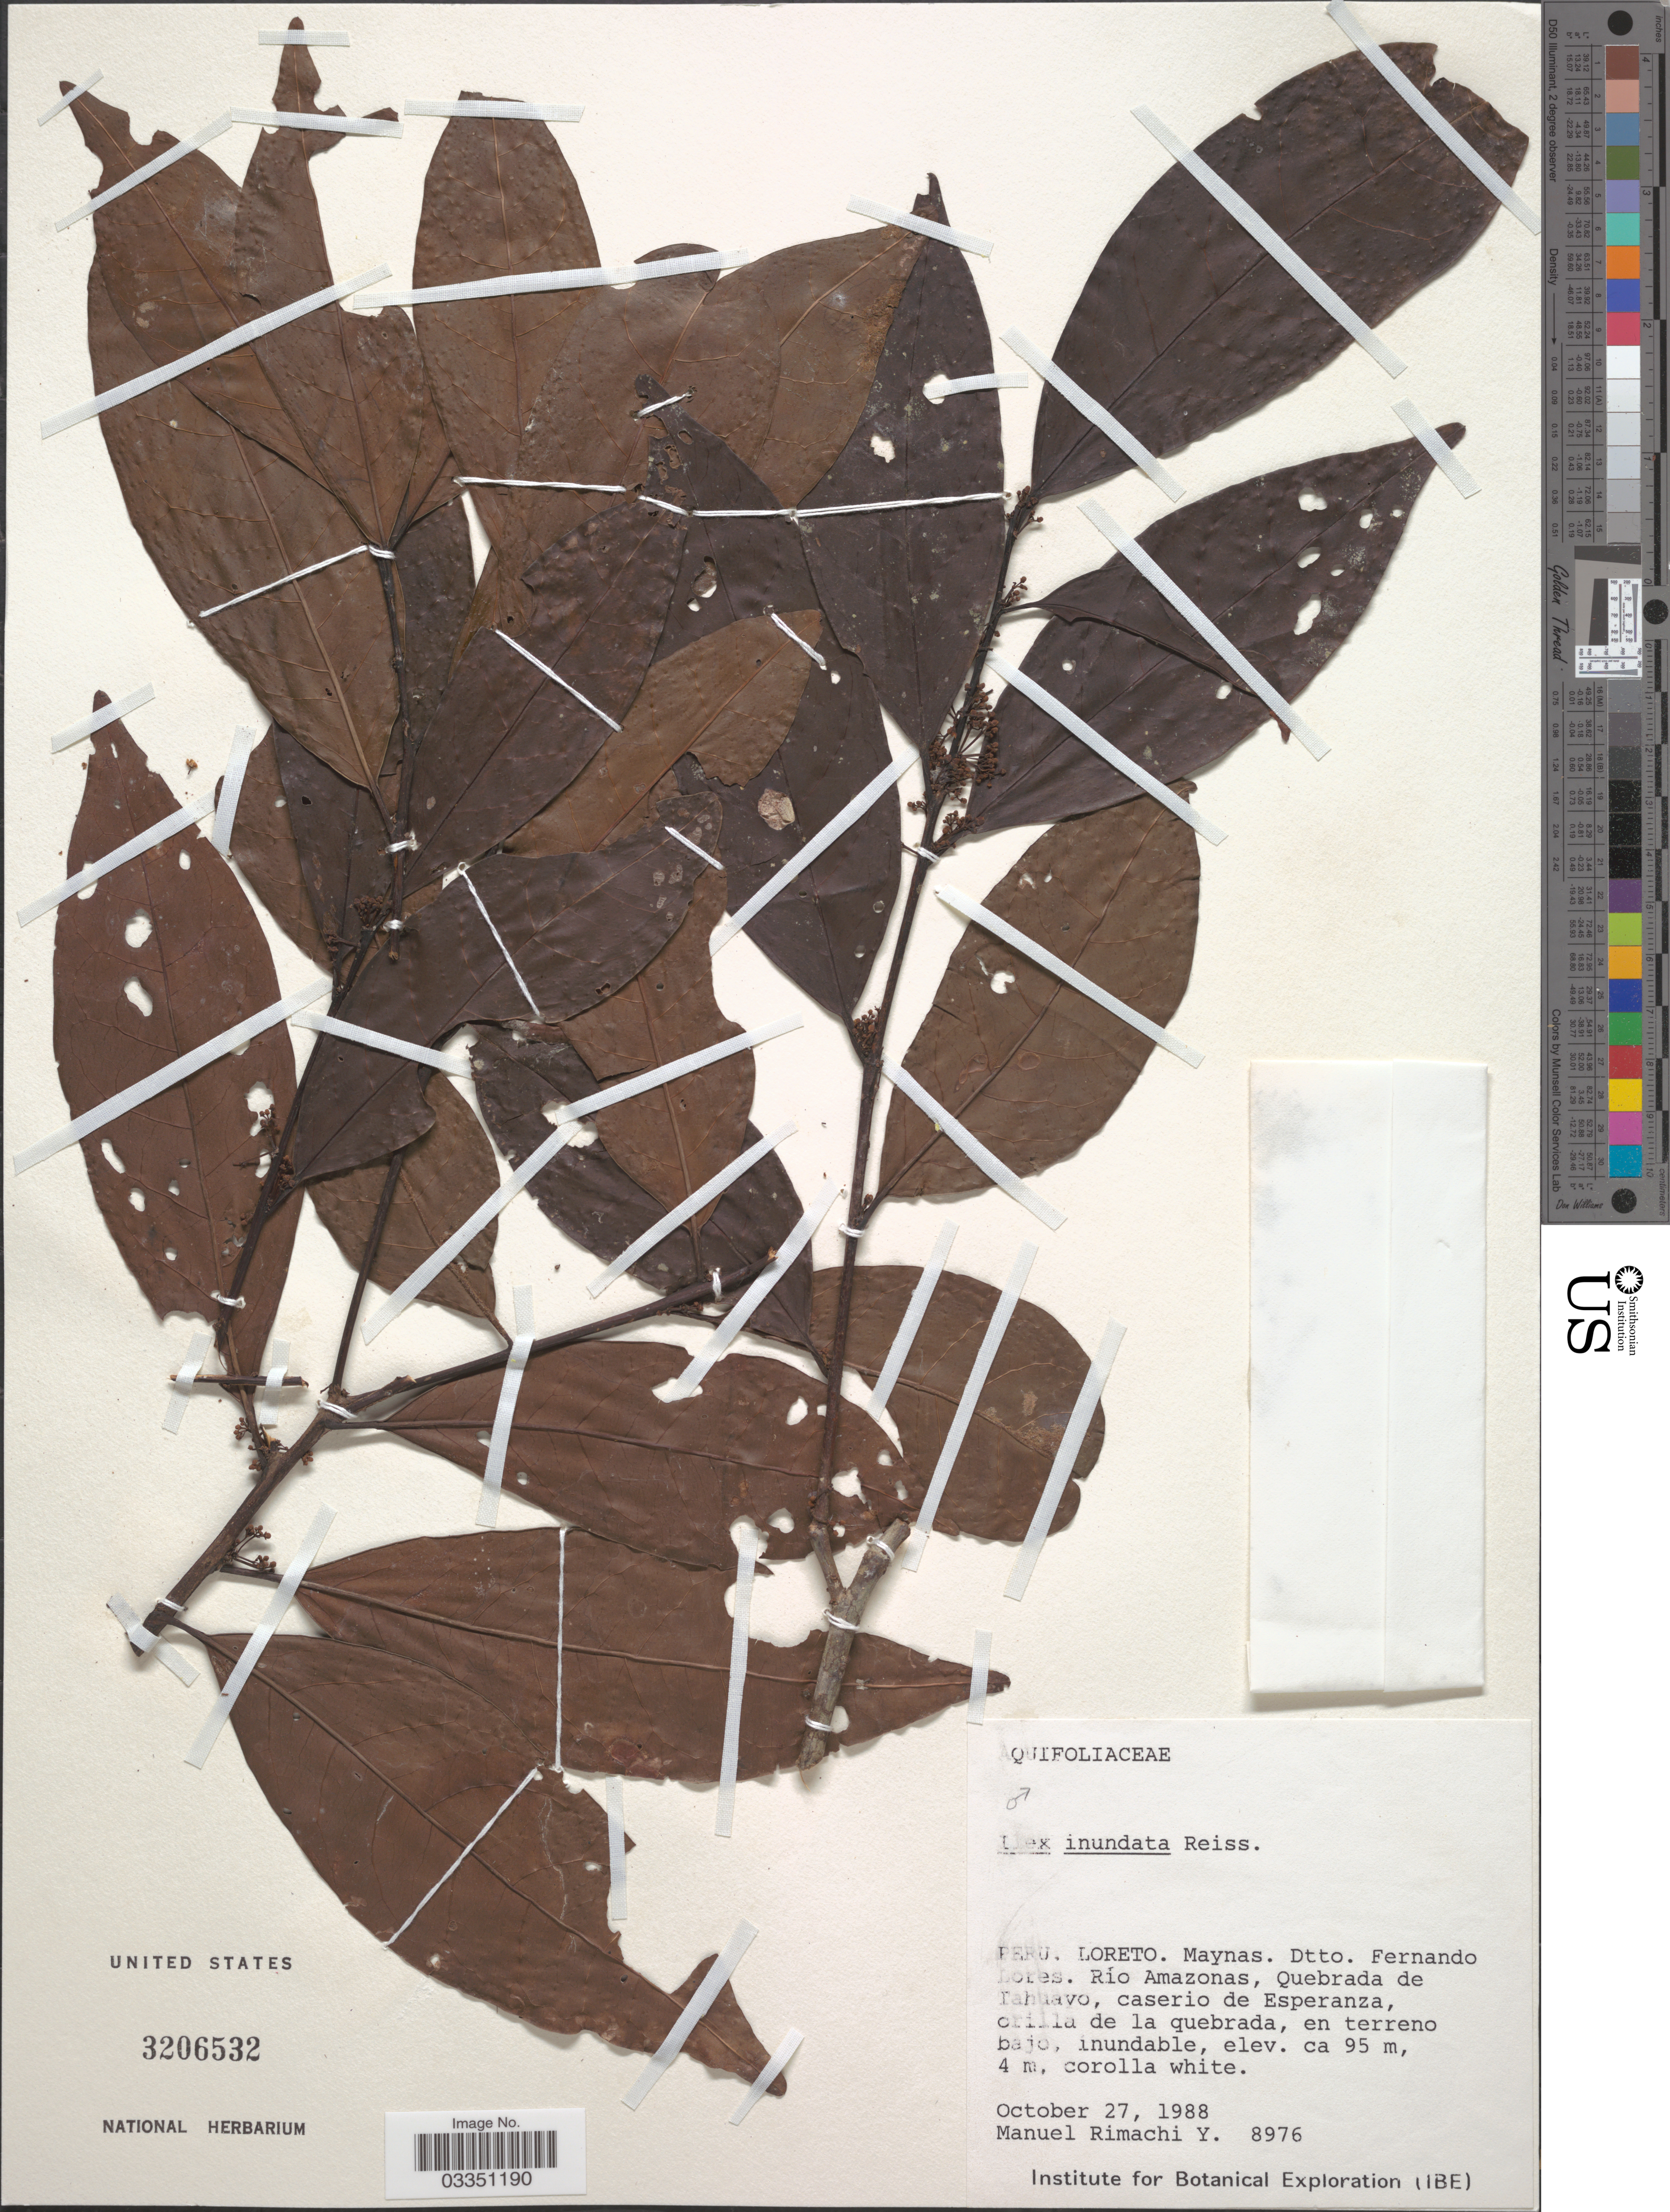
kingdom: Plantae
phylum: Tracheophyta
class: Magnoliopsida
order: Aquifoliales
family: Aquifoliaceae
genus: Ilex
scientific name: Ilex inundata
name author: Poepp. ex Reissek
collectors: M. Rimachi Y.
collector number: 8976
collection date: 1988-10-27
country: Peru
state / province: Loreto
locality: Maynas. Dtto. Fernando Lores. Río Amazonas, Quebrada de Tahuavo, caserio de Esperanza, orilla de la quebrada, en terreno bajo.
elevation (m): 95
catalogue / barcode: US 3206532